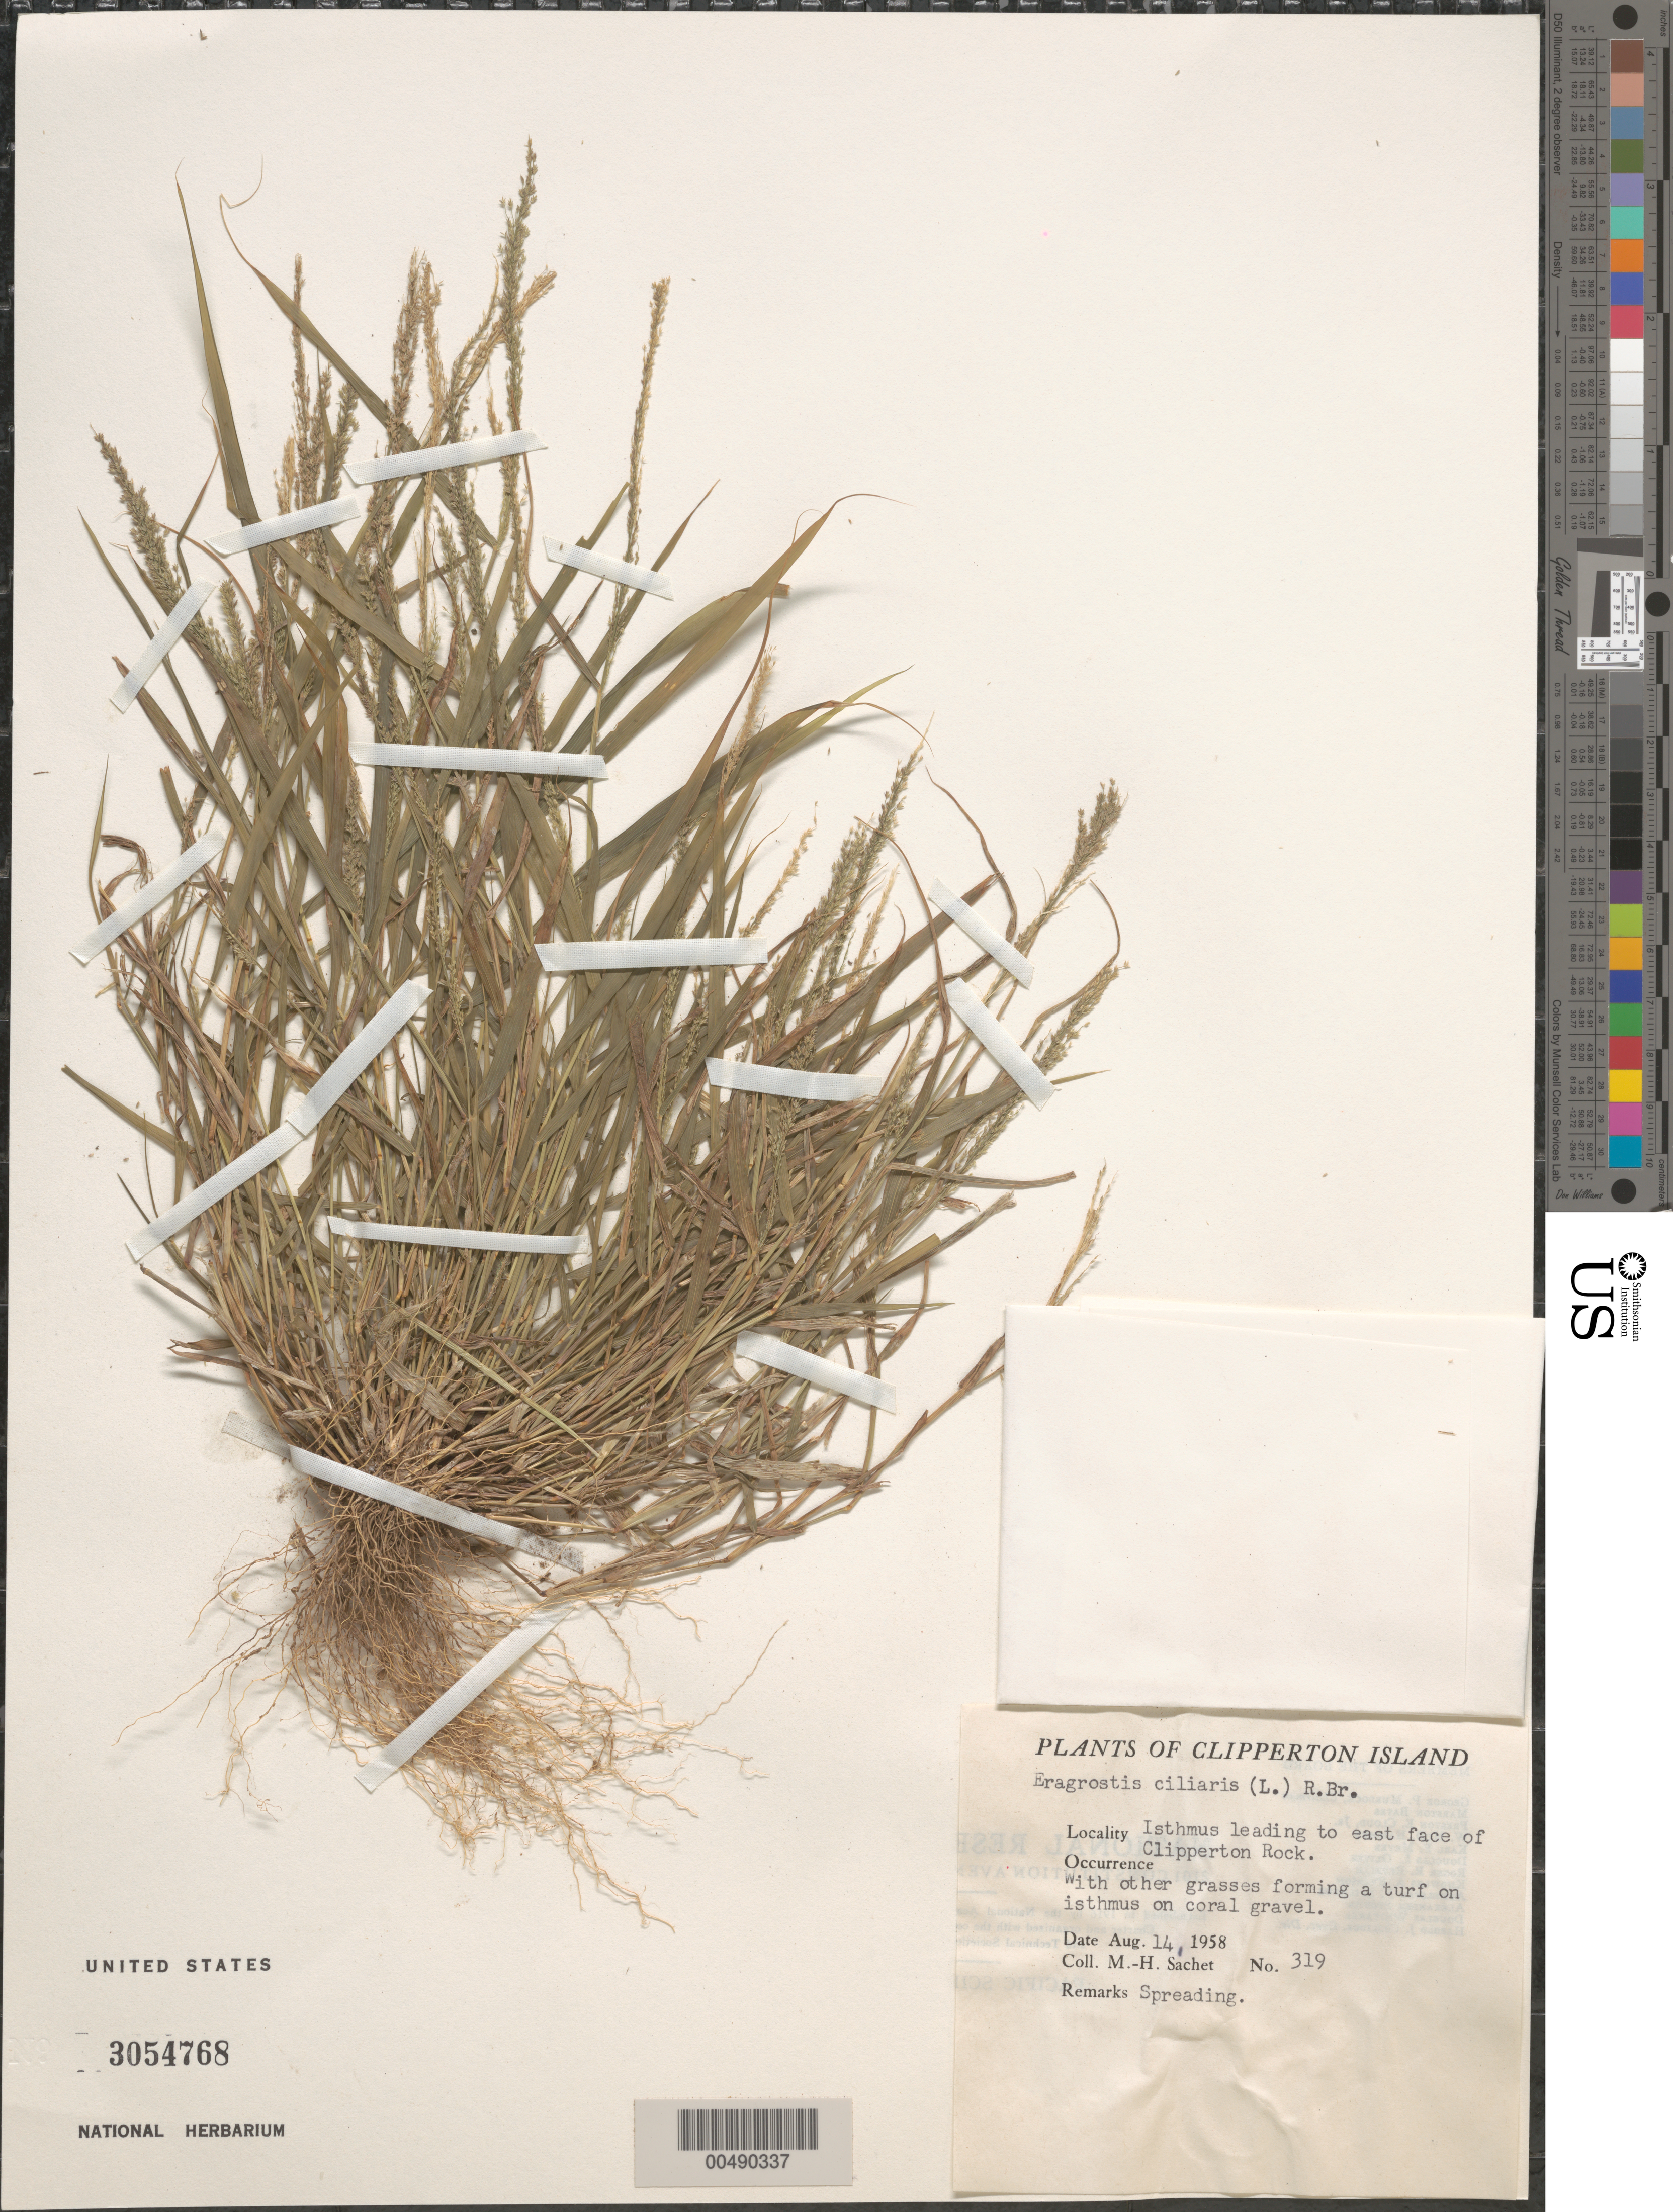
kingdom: Plantae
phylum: Tracheophyta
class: Liliopsida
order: Poales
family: Poaceae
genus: Eragrostis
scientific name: Eragrostis ciliaris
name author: (L.) R. Br.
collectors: M.-H. Sachet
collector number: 319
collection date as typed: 14 Aug 1958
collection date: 1958-08-14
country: Central Am. Pac. Islands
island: Clipperton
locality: Clipperton Island, isthmus leading to E face of Clipperton Rock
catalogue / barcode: US 3054768